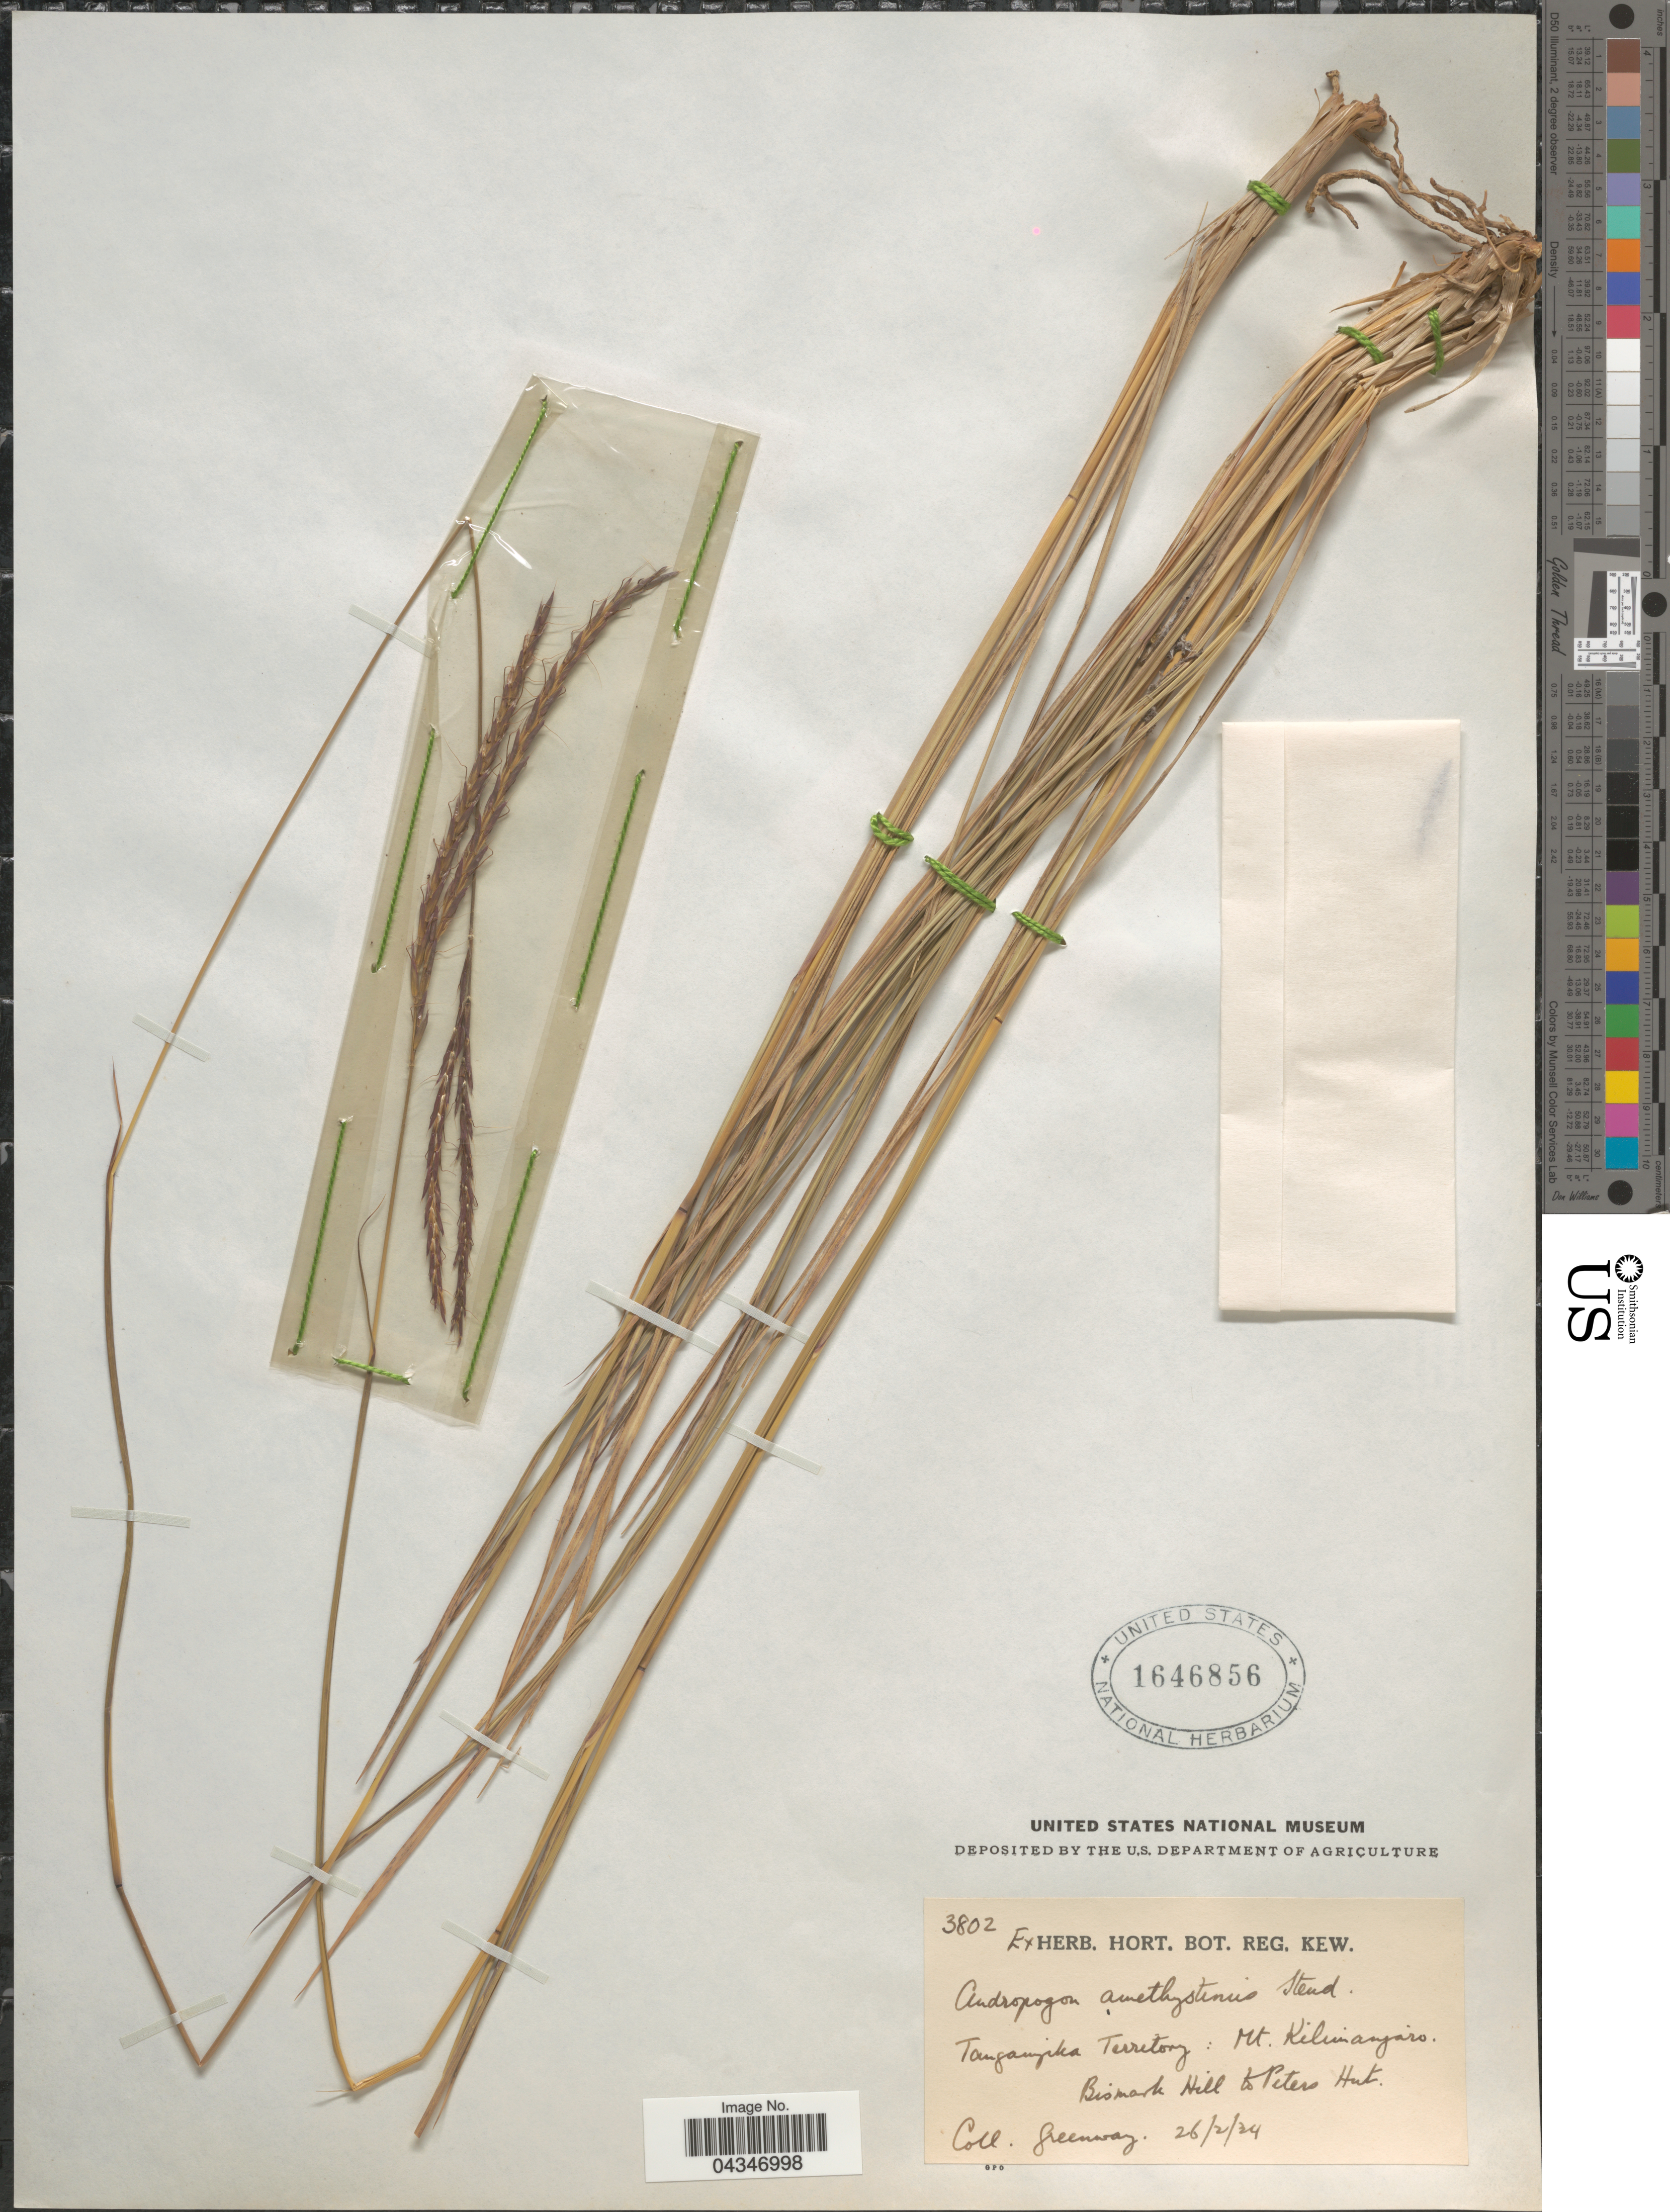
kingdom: Plantae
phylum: Tracheophyta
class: Liliopsida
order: Poales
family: Poaceae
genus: Andropogon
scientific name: Andropogon amethystinus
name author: Steud.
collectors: Greenway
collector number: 3802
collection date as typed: Transcribed d/m/y: 26/2/34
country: Tanzania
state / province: Kilimanjaro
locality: Tanganyika Territory: Mt. Kilimanjaro. Bismark Hill to Peters Hut.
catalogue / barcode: US 1646856